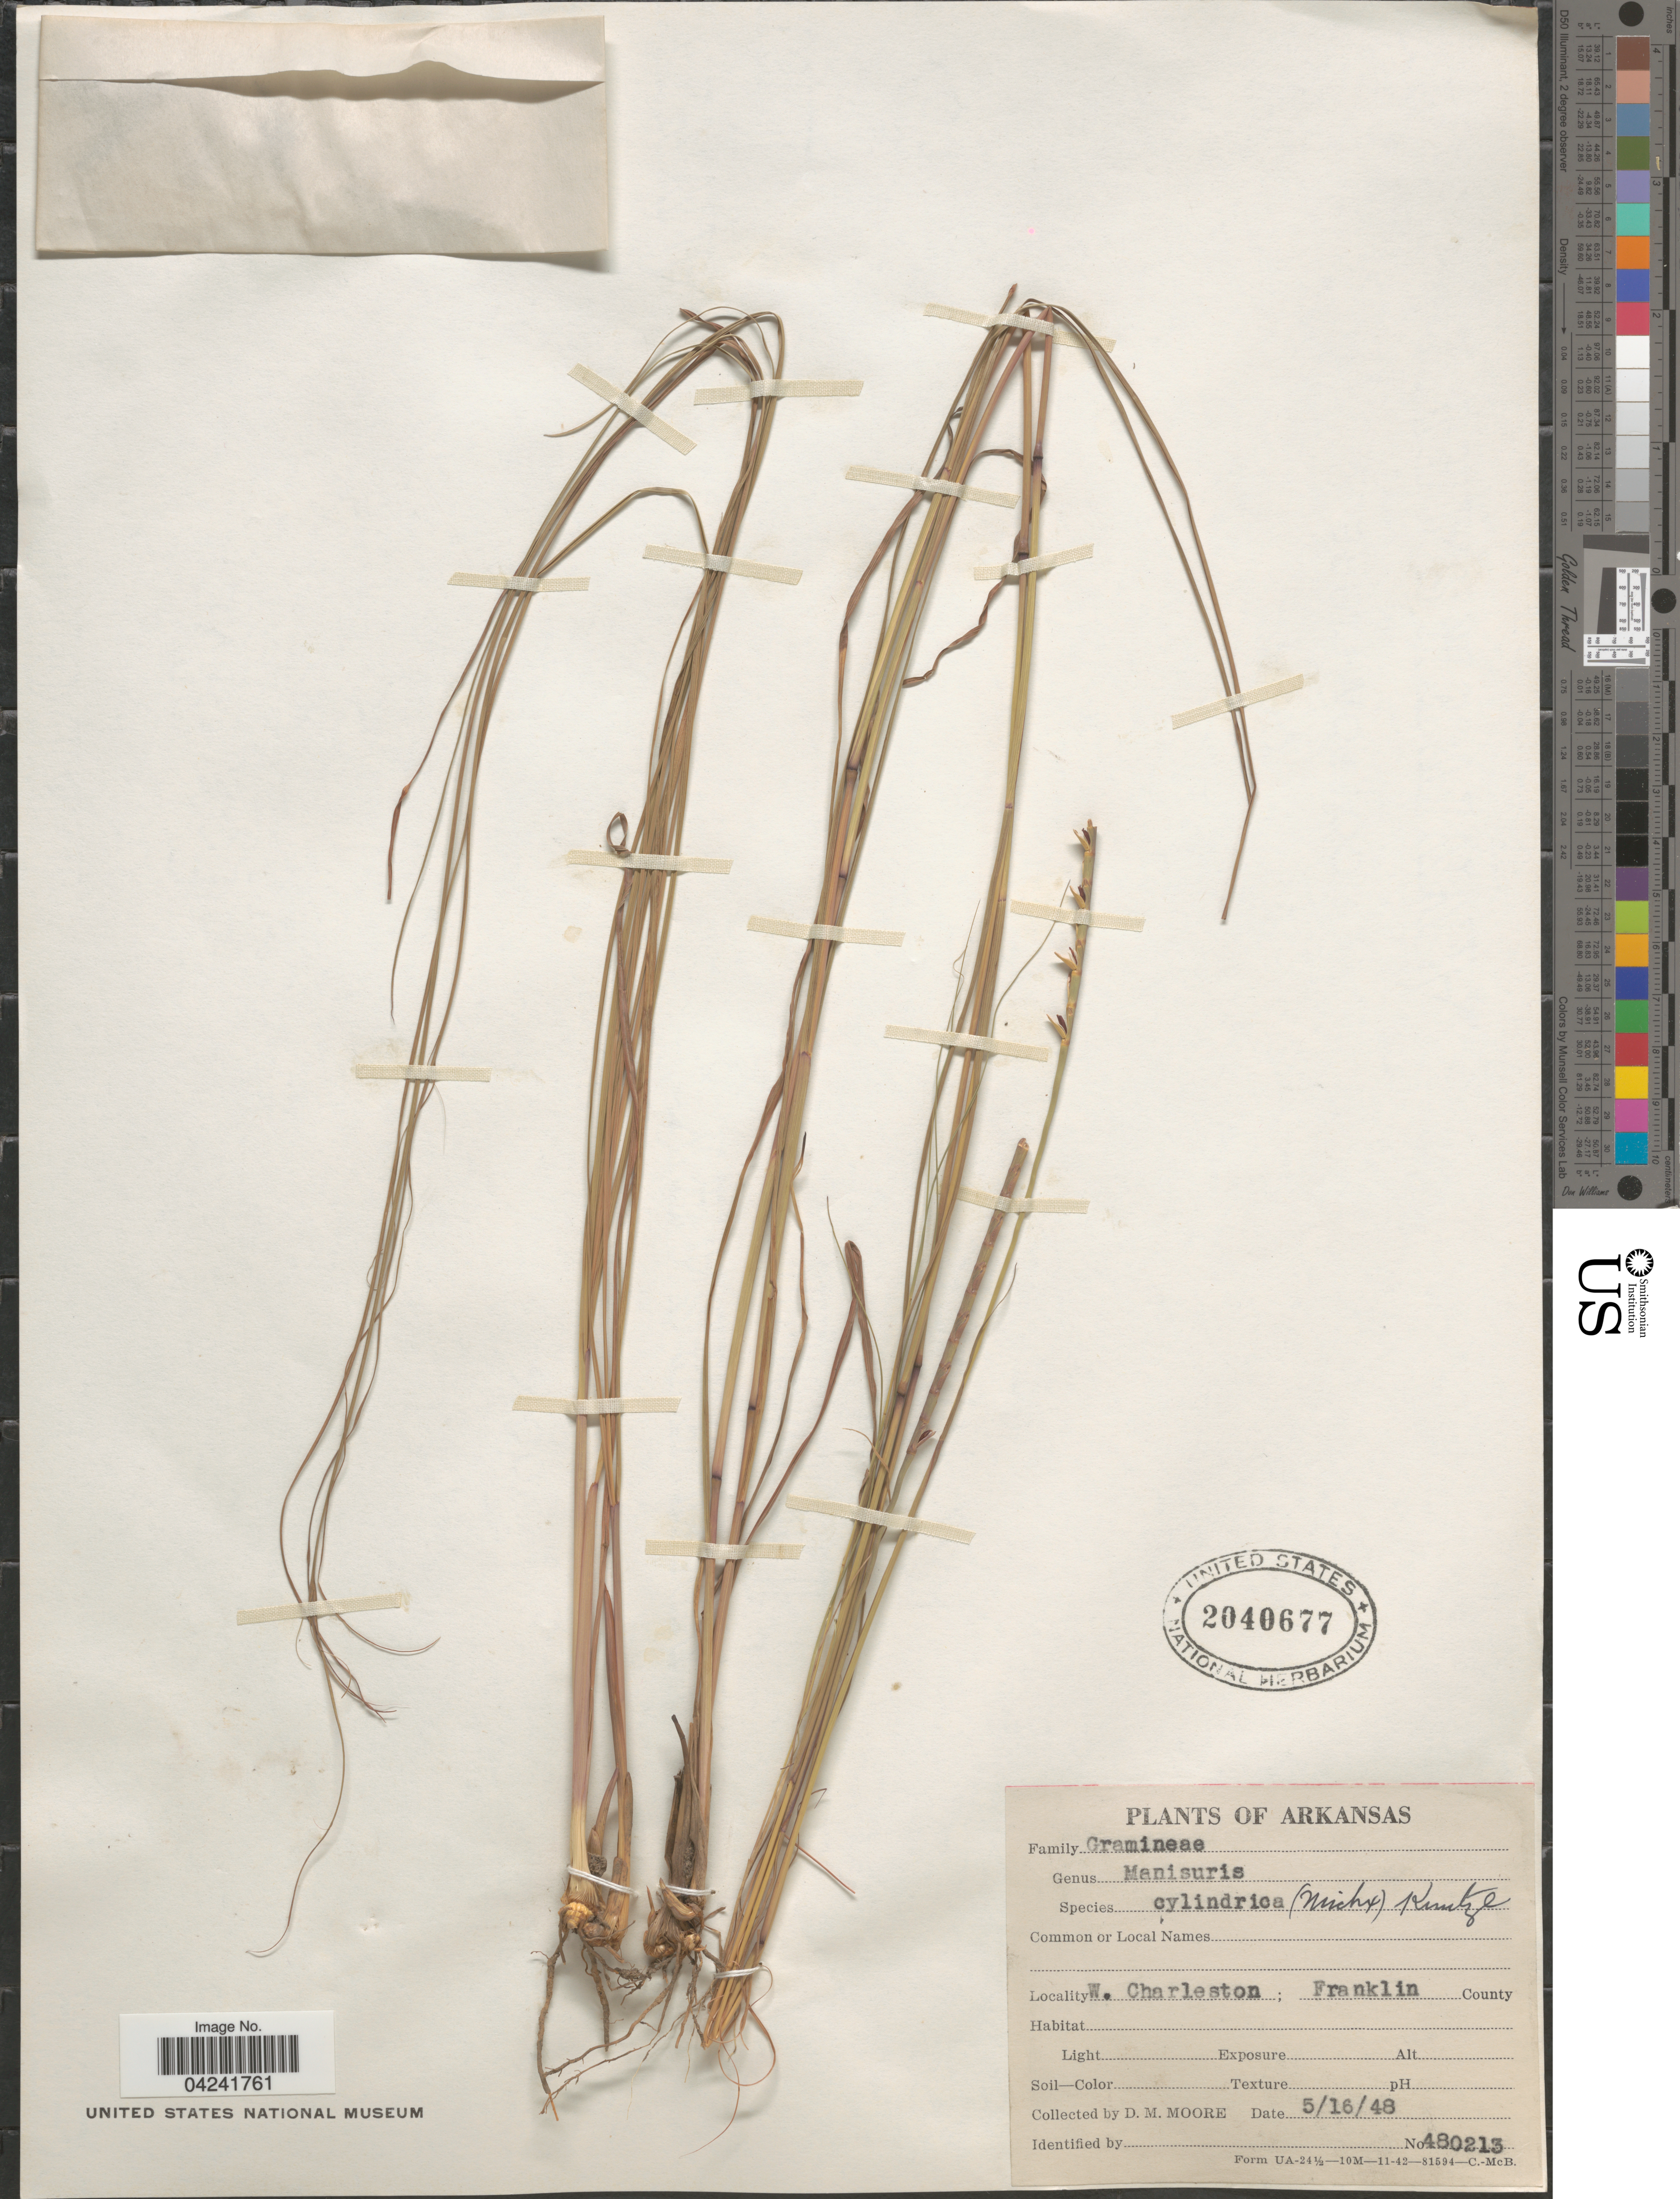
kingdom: Plantae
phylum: Tracheophyta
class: Liliopsida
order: Poales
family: Poaceae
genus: Mnesithea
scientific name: Mnesithea cylindrica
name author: (Michx.) de Koning & Sosef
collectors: D. Moore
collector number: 480213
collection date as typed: Transcribed d/m/y: 16/5/48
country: United States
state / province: Arkansas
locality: W. Charleston; Franklin County.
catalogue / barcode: US 2040677